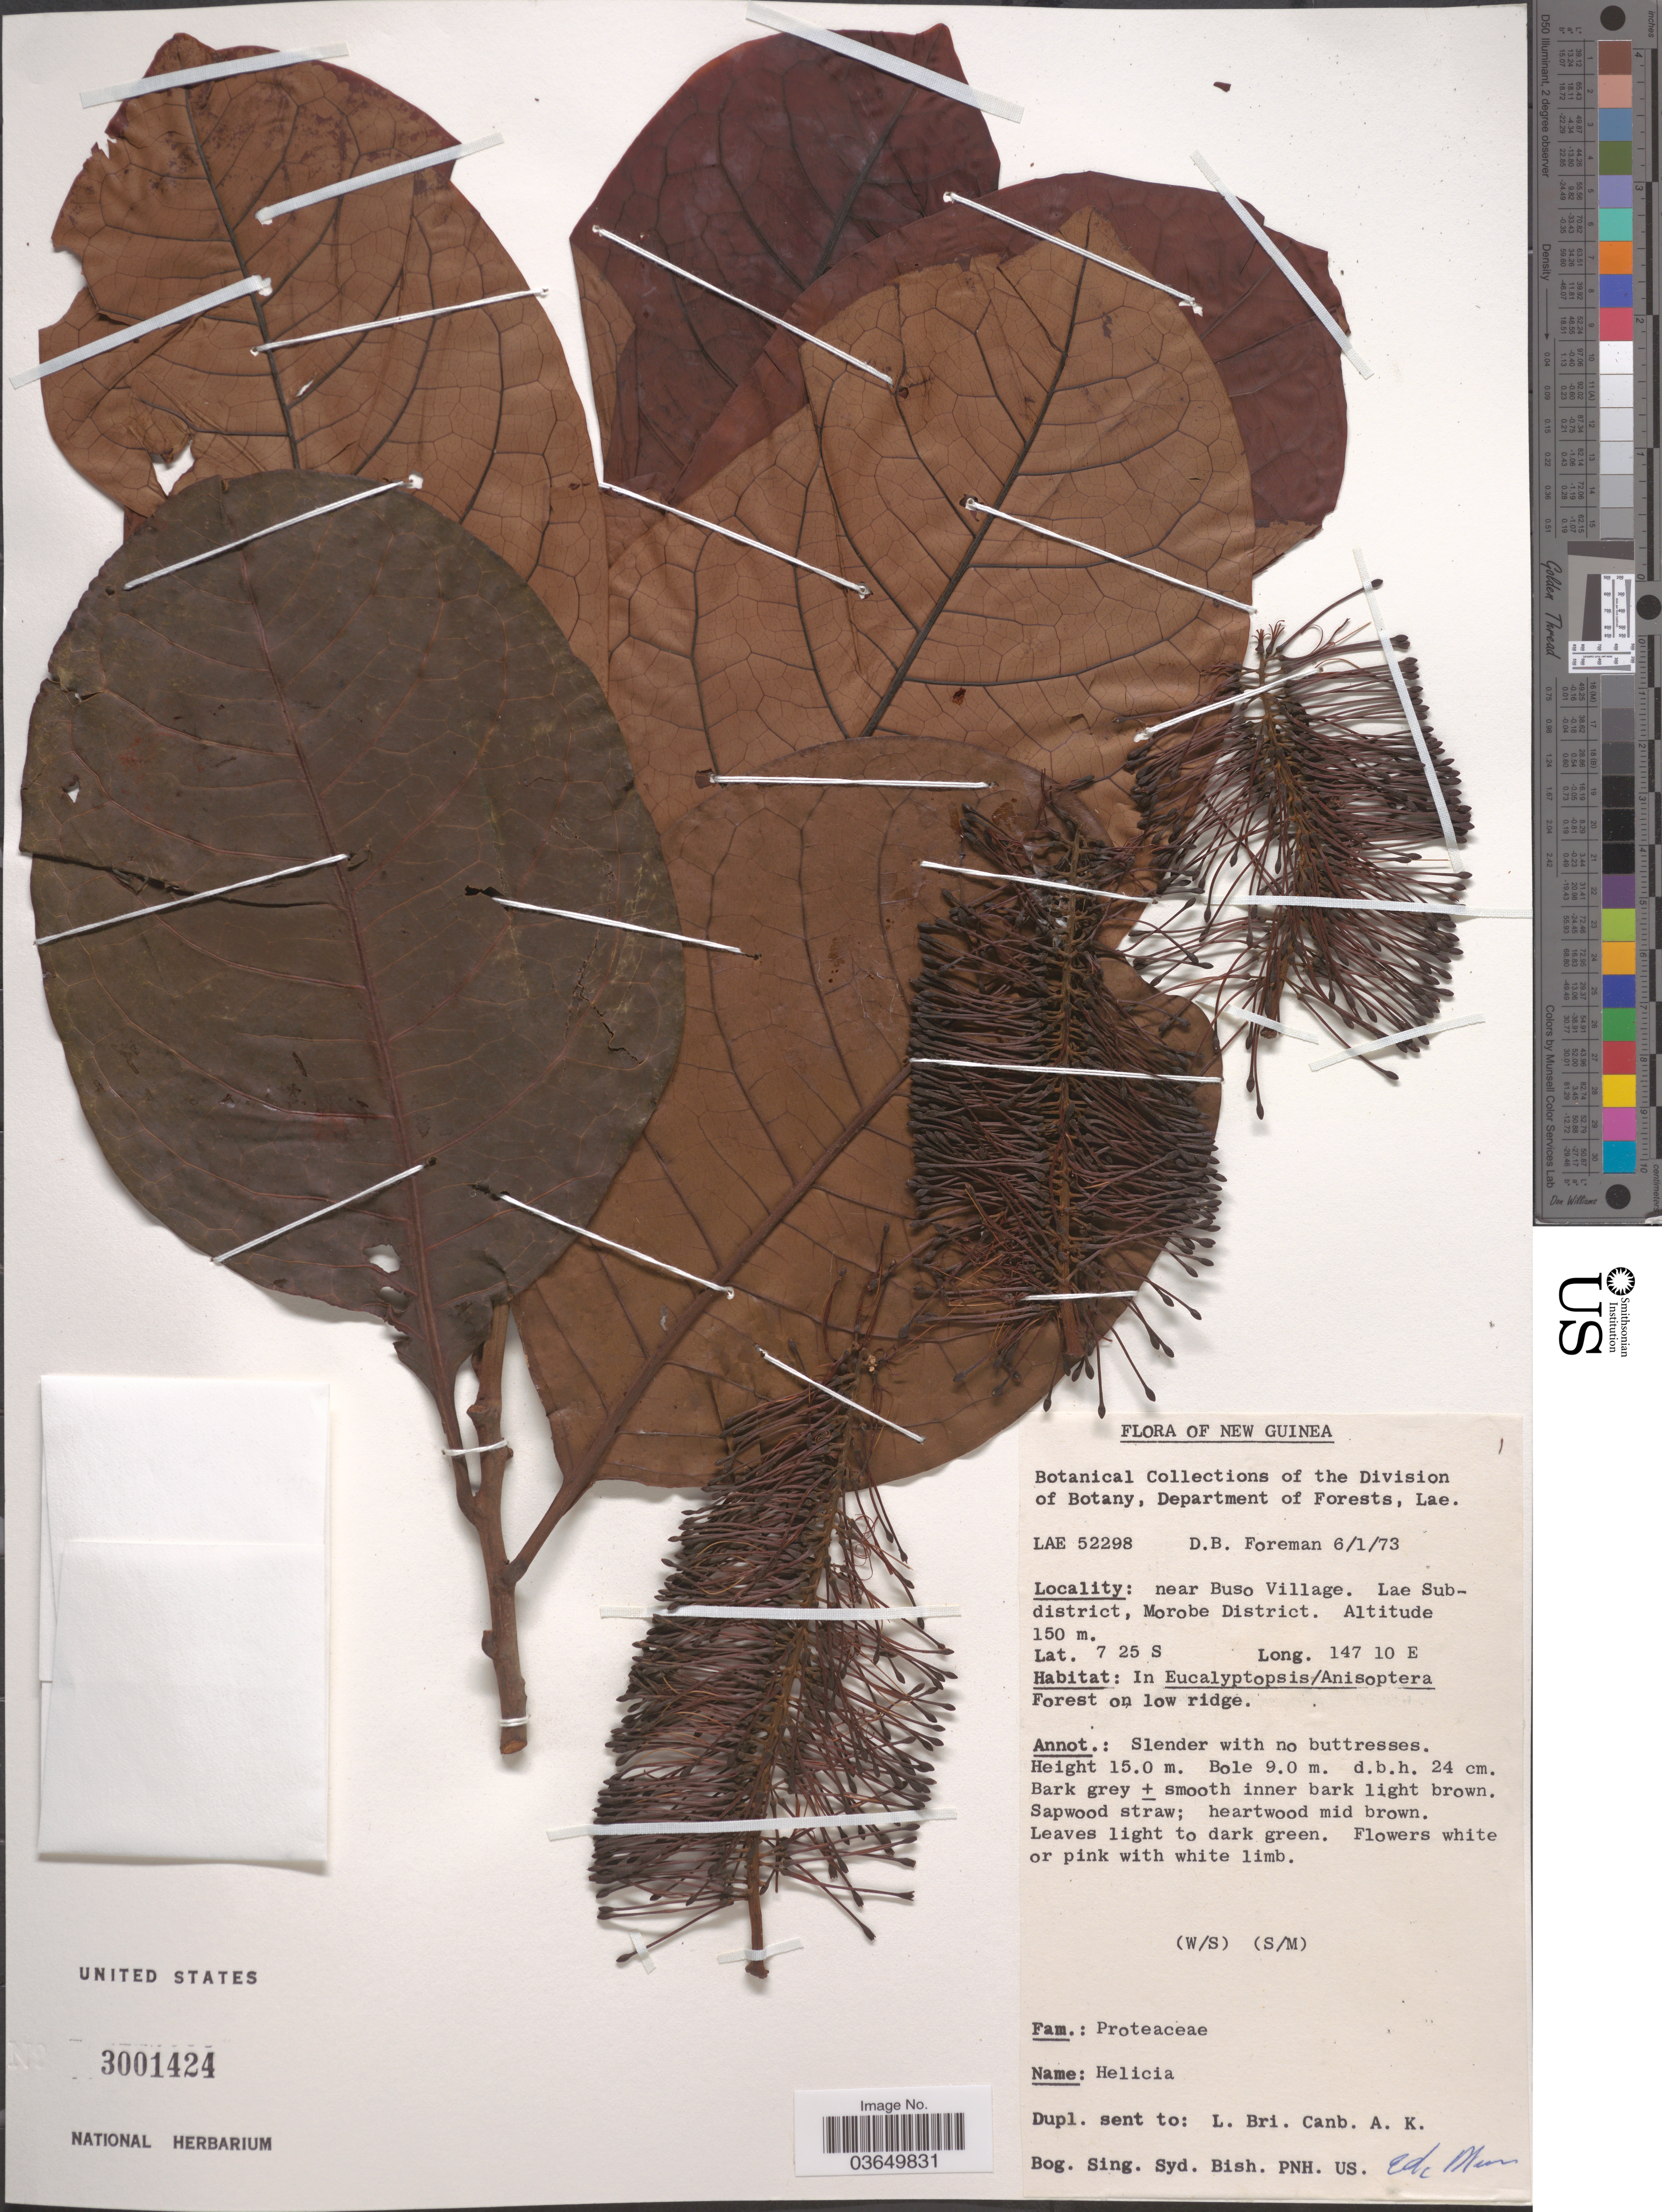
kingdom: Plantae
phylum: Tracheophyta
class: Magnoliopsida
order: Proteales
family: Proteaceae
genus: Helicia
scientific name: Helicia sp.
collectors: D. Foreman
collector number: LAE 52298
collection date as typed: Transcribed d/m/y: 6/1/73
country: Papua New Guinea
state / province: Morobe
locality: New Guinea. Near Buso Village. Lae Subdistrict, Morobe District.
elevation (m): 150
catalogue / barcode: US 3001424